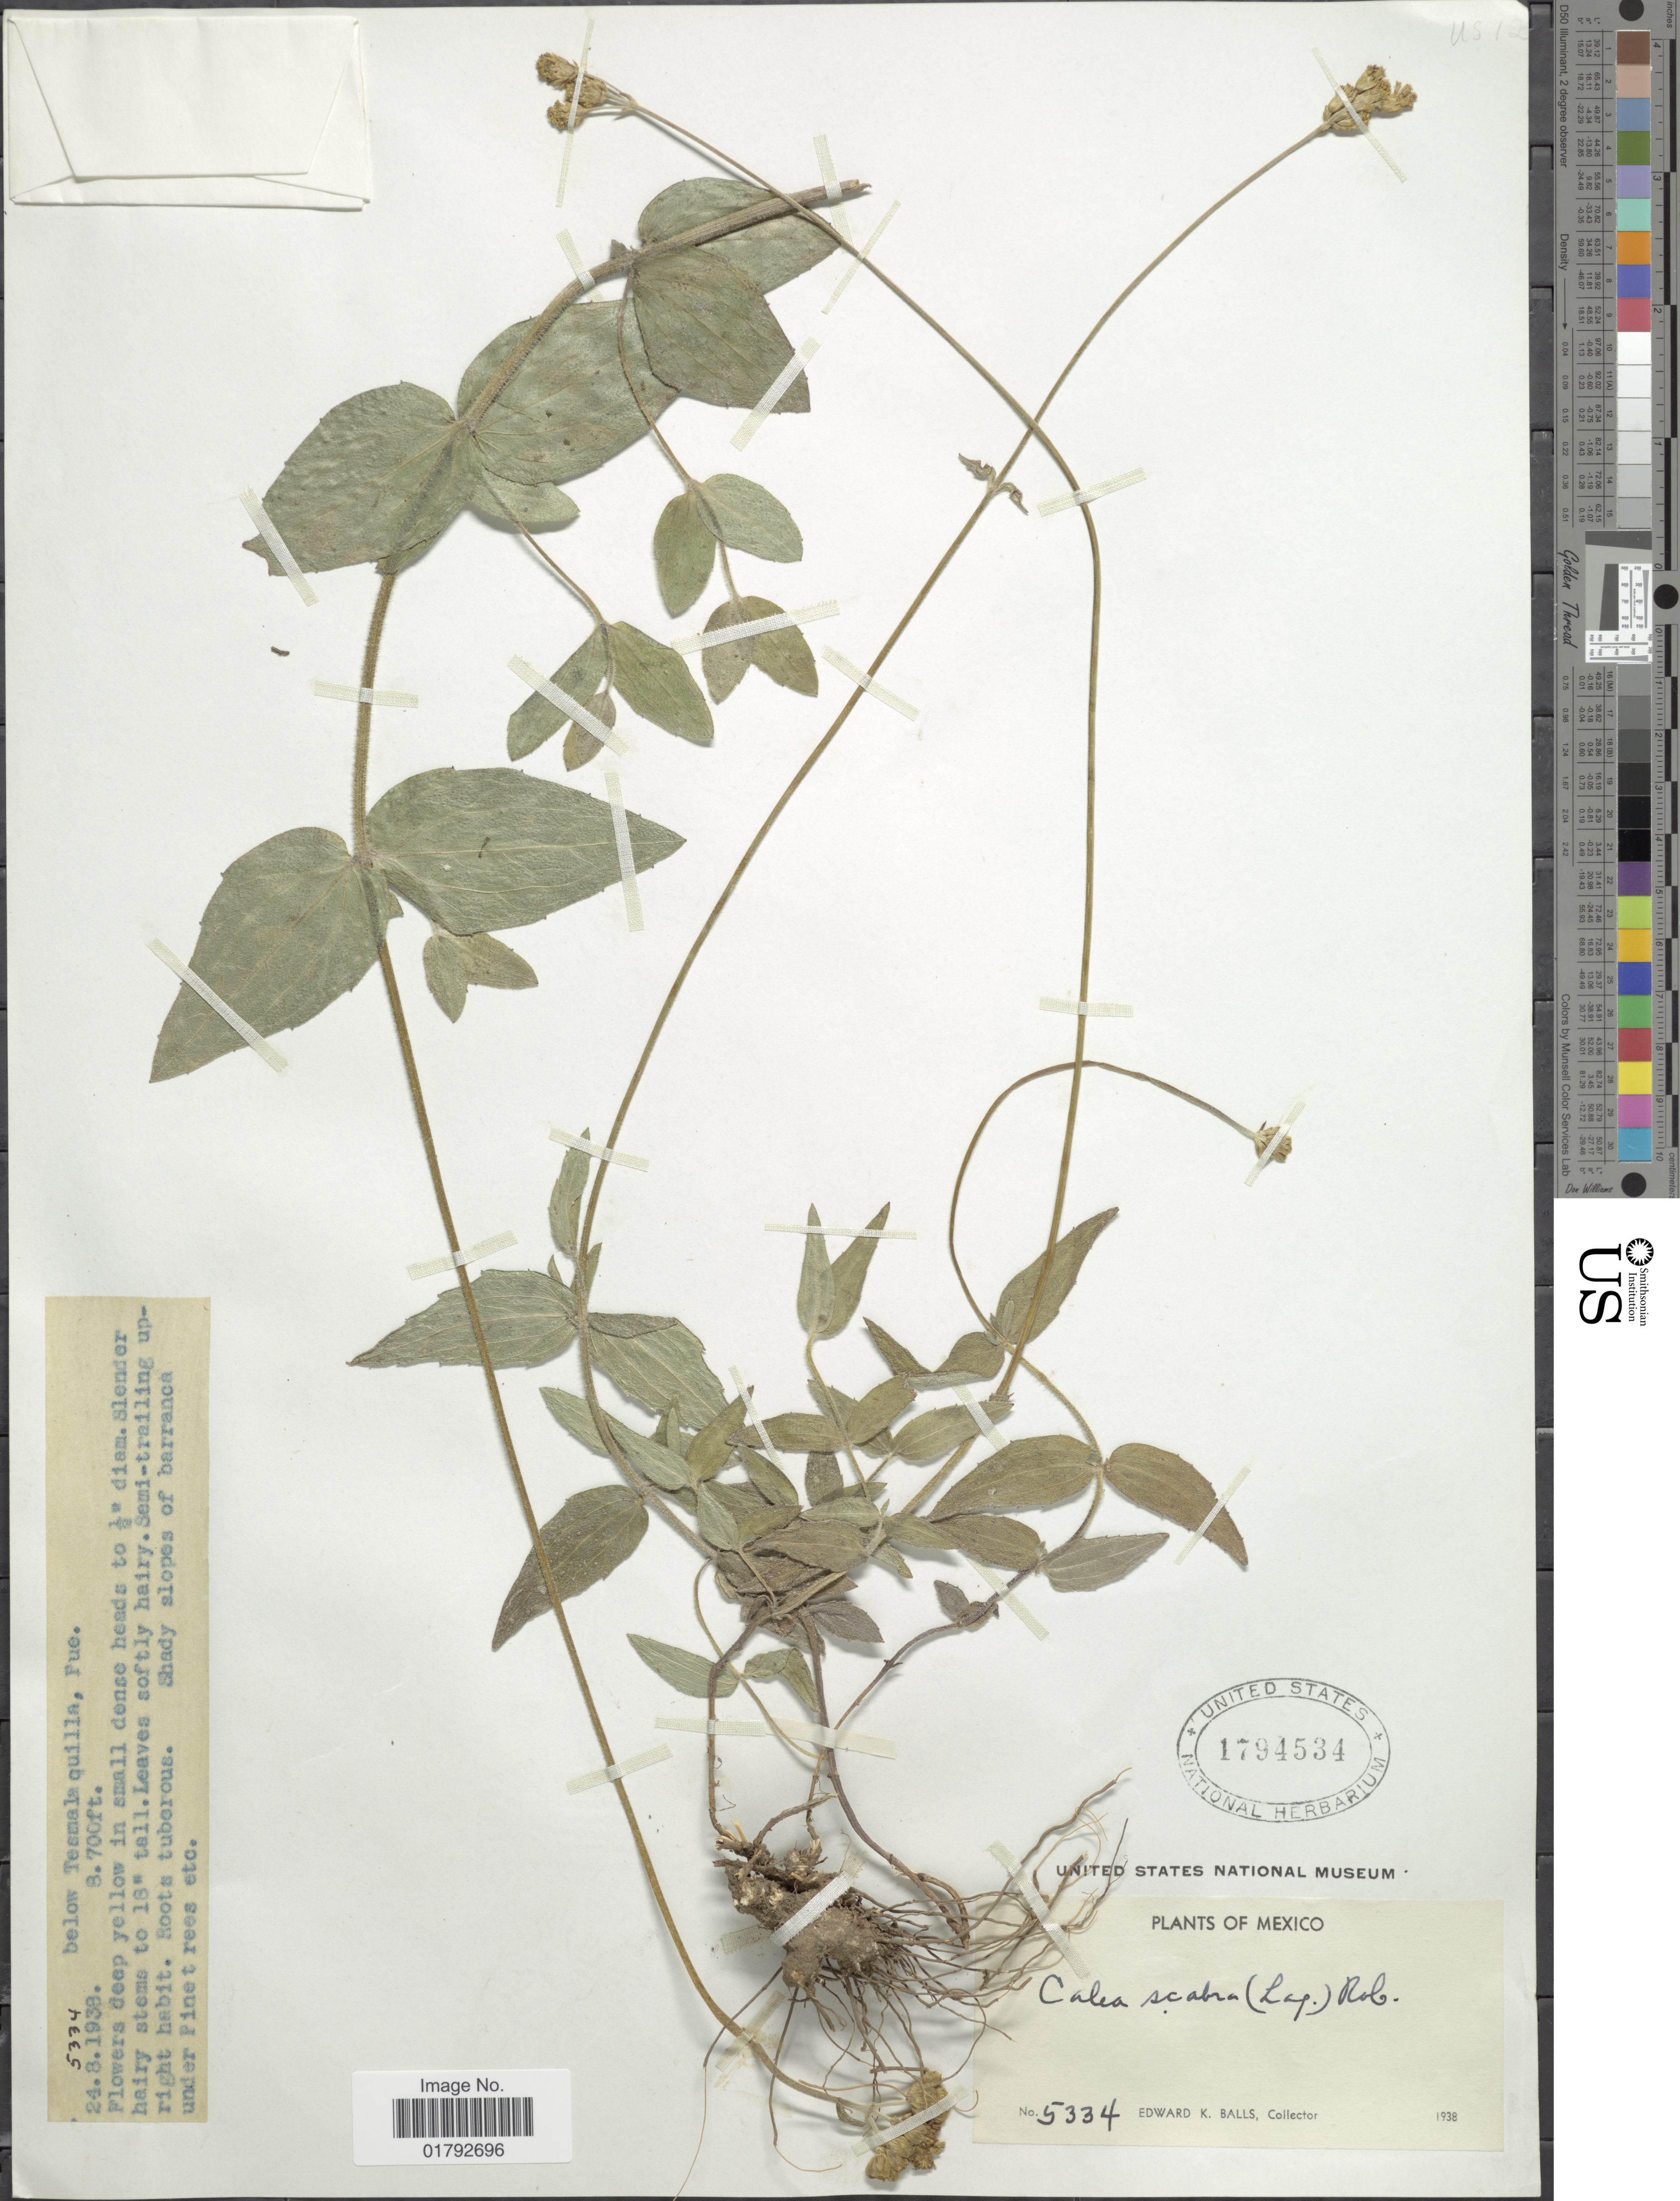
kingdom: Plantae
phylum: Tracheophyta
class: Magnoliopsida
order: Asterales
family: Asteraceae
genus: Alloispermum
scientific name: Alloispermum scabrum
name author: (Lag.) H. Rob.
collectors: E. K. Balls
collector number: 5334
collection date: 1938-08-24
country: Mexico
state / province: Puebla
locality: Below Tesmala quilla, Pue.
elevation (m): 2652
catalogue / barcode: US 1794534